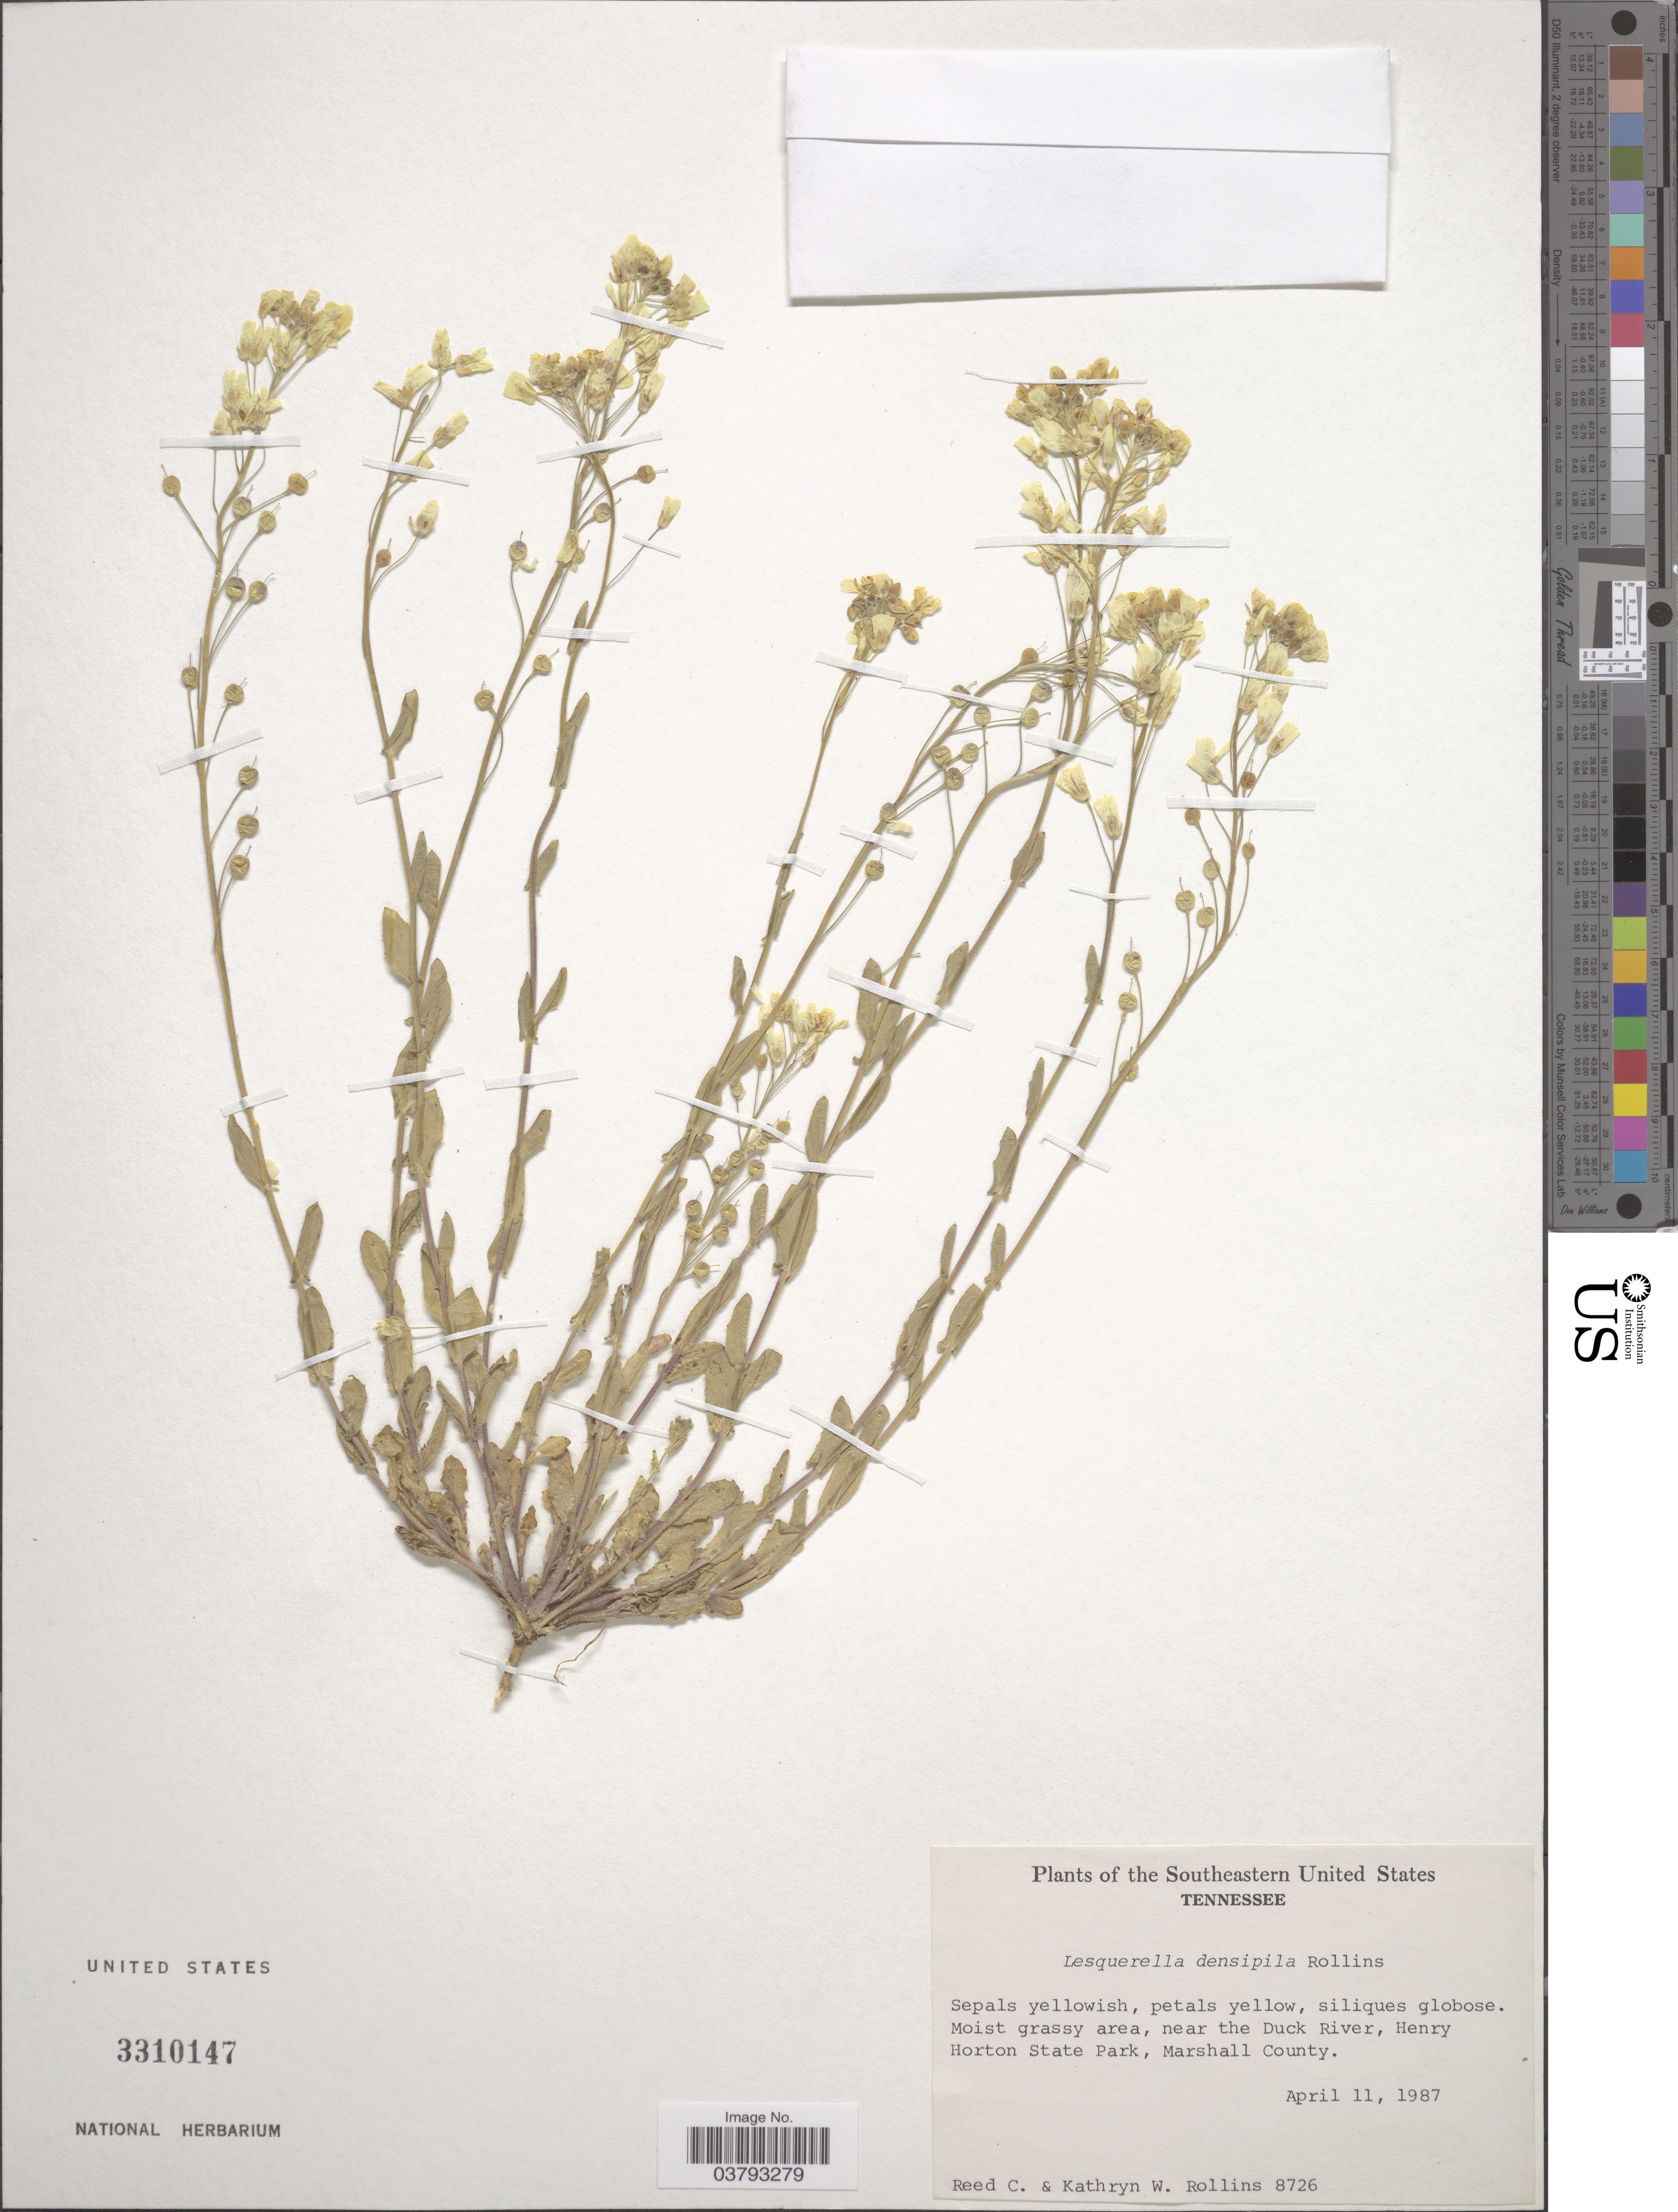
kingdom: Plantae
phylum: Tracheophyta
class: Magnoliopsida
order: Brassicales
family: Brassicaceae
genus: Lesquerella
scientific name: Lesquerella densipila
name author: Rollins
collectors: R. C. Rollins & K. W. Rollins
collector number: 8726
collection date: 1987-04-11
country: United States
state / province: Tennessee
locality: Southeastern United States. Near the Duck River, Henry Horton State Park, Marshall County.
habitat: moist grassy area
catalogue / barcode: US 3310147